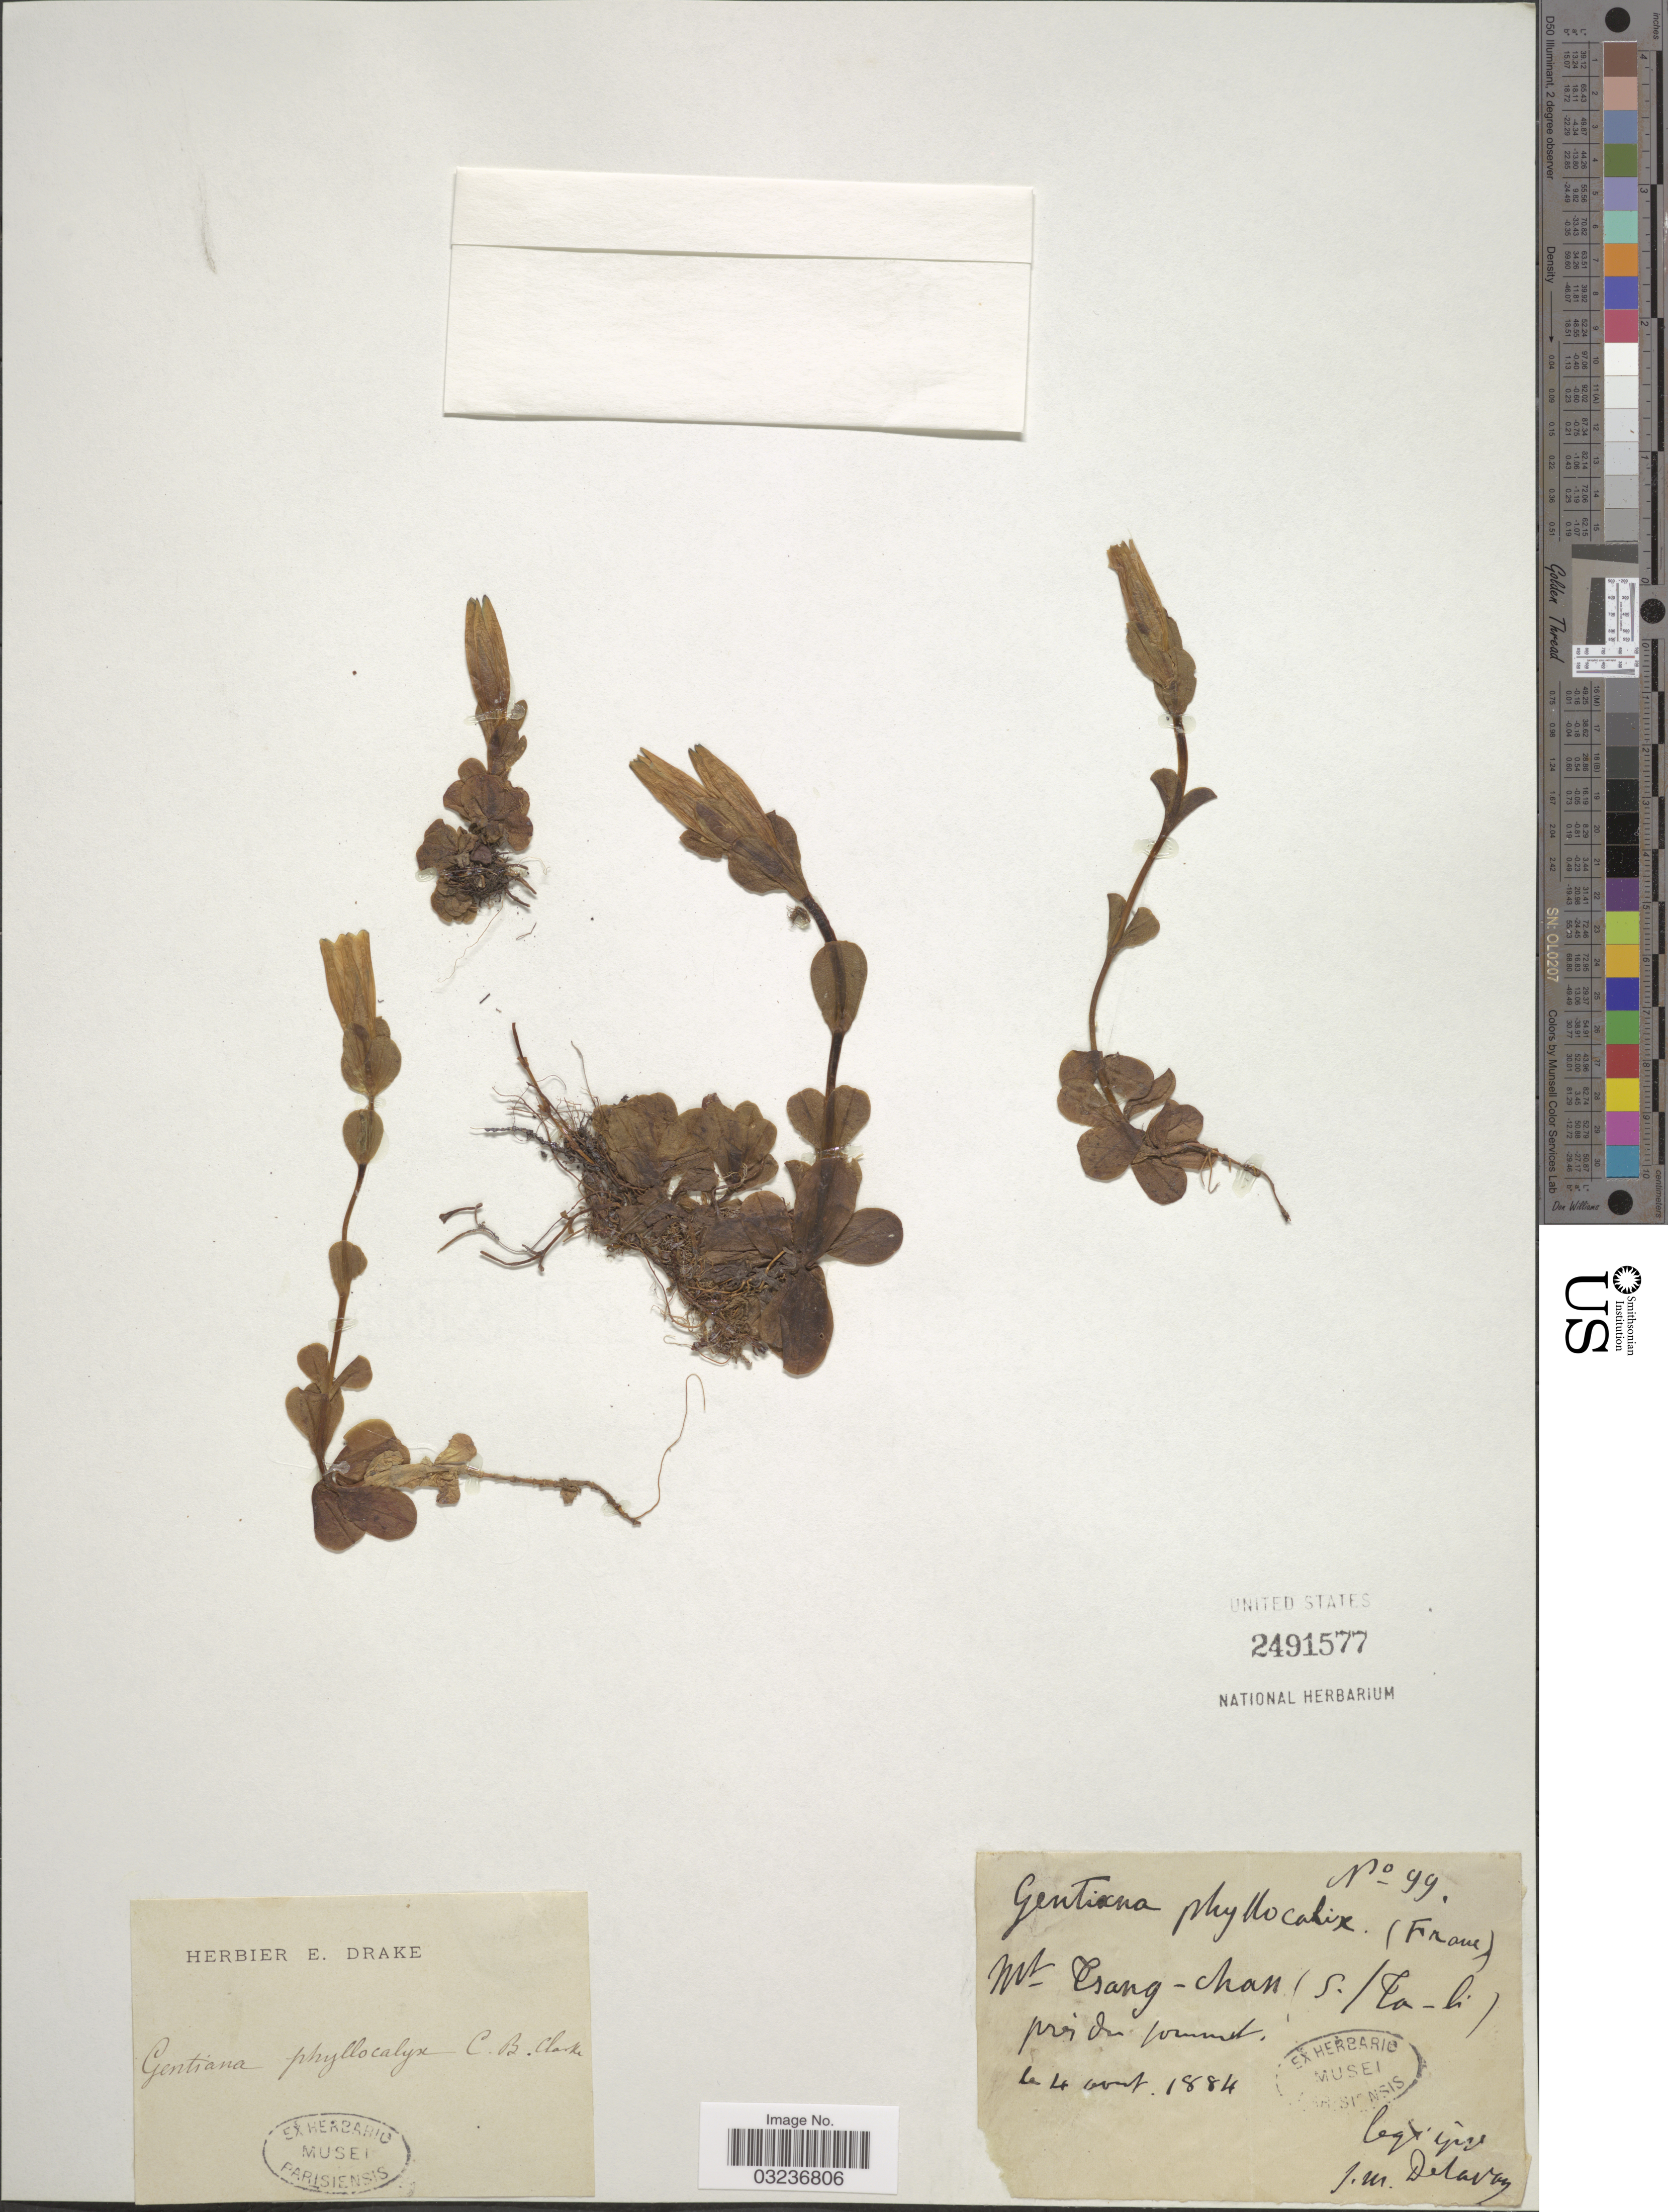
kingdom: Plantae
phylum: Tracheophyta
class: Magnoliopsida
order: Gentianales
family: Gentianaceae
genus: Gentiana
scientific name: Gentiana phyllocalyx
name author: C.B. Clarke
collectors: Delavay, --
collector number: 99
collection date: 1884-08-04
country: China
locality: Mt Tsang-chan (S./Ta-li [interpreted]) prés du sommet.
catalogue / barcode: US 2491577